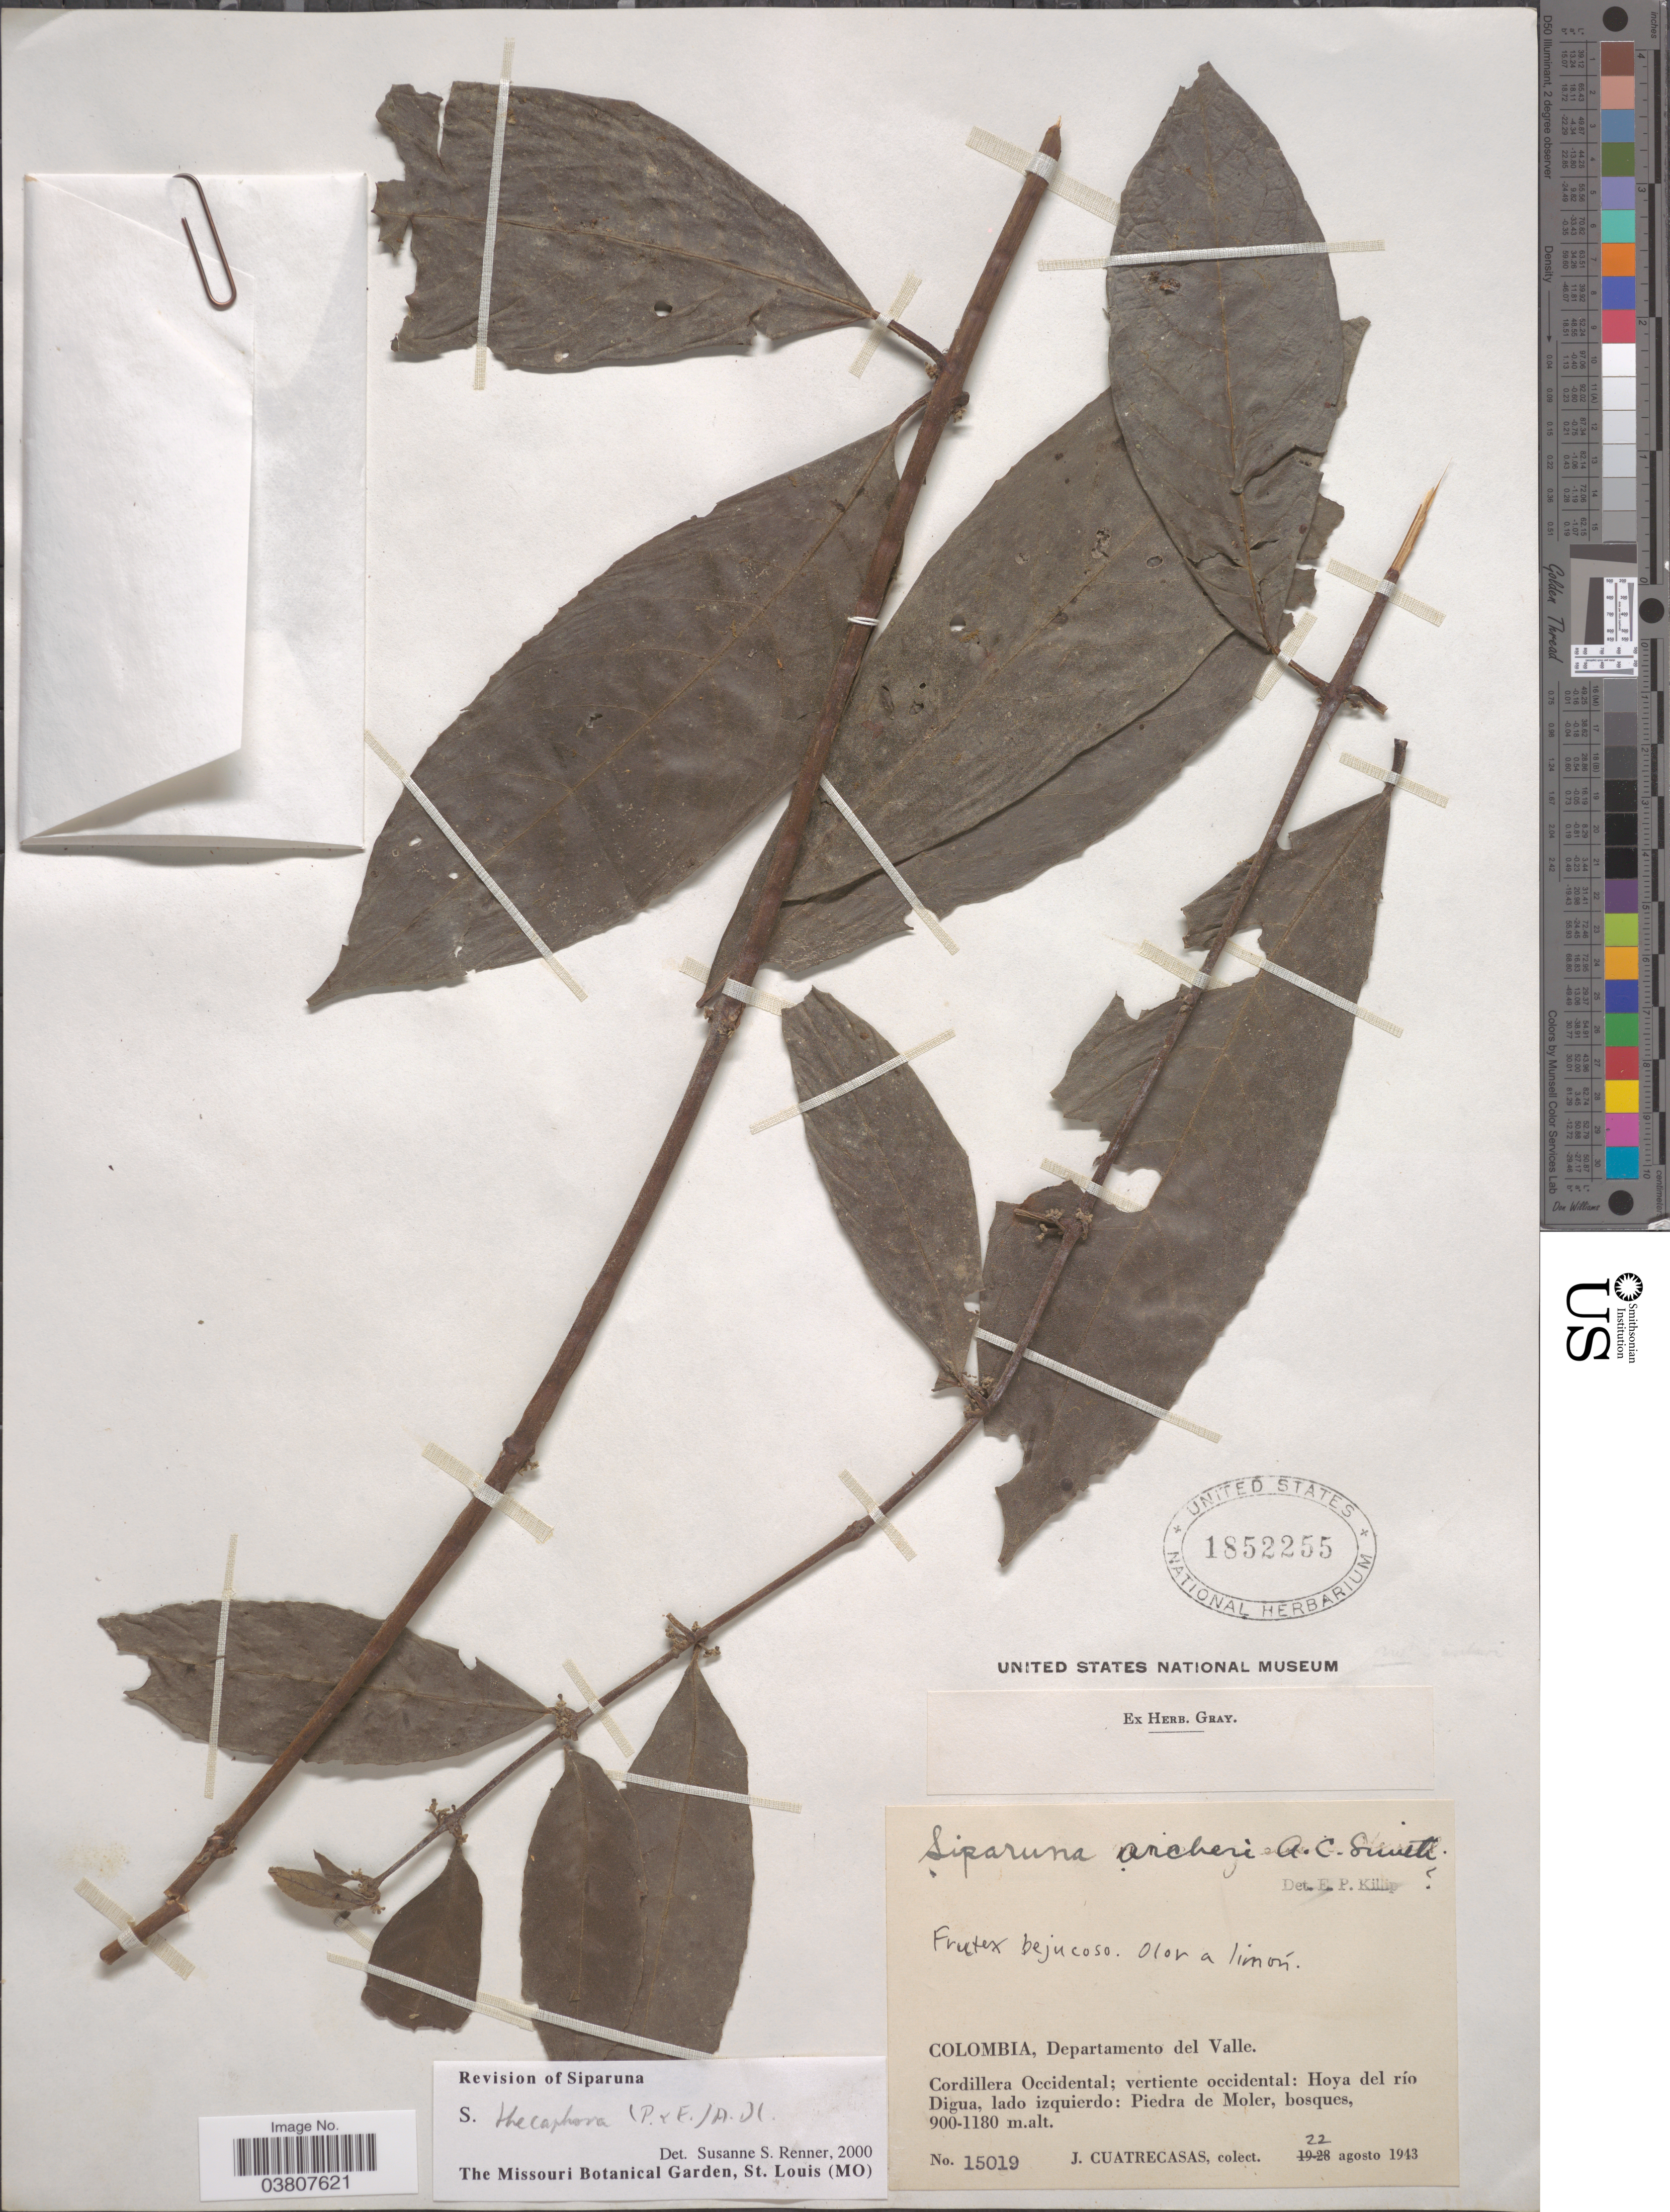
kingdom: Plantae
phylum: Tracheophyta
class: Magnoliopsida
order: Laurales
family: Siparunaceae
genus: Siparuna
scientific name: Siparuna thecaphora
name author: (Poepp. & Endl.) A. DC.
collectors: J. Cuatrecasas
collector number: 15019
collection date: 1943-08-22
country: Colombia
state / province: Valle del Cauca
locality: Departamento del Valle. Cordillera Occidental; vertiente occidental: Hoya del río Digua, lado izquierdo: Piedra de Moler.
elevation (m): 900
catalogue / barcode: US 1852255